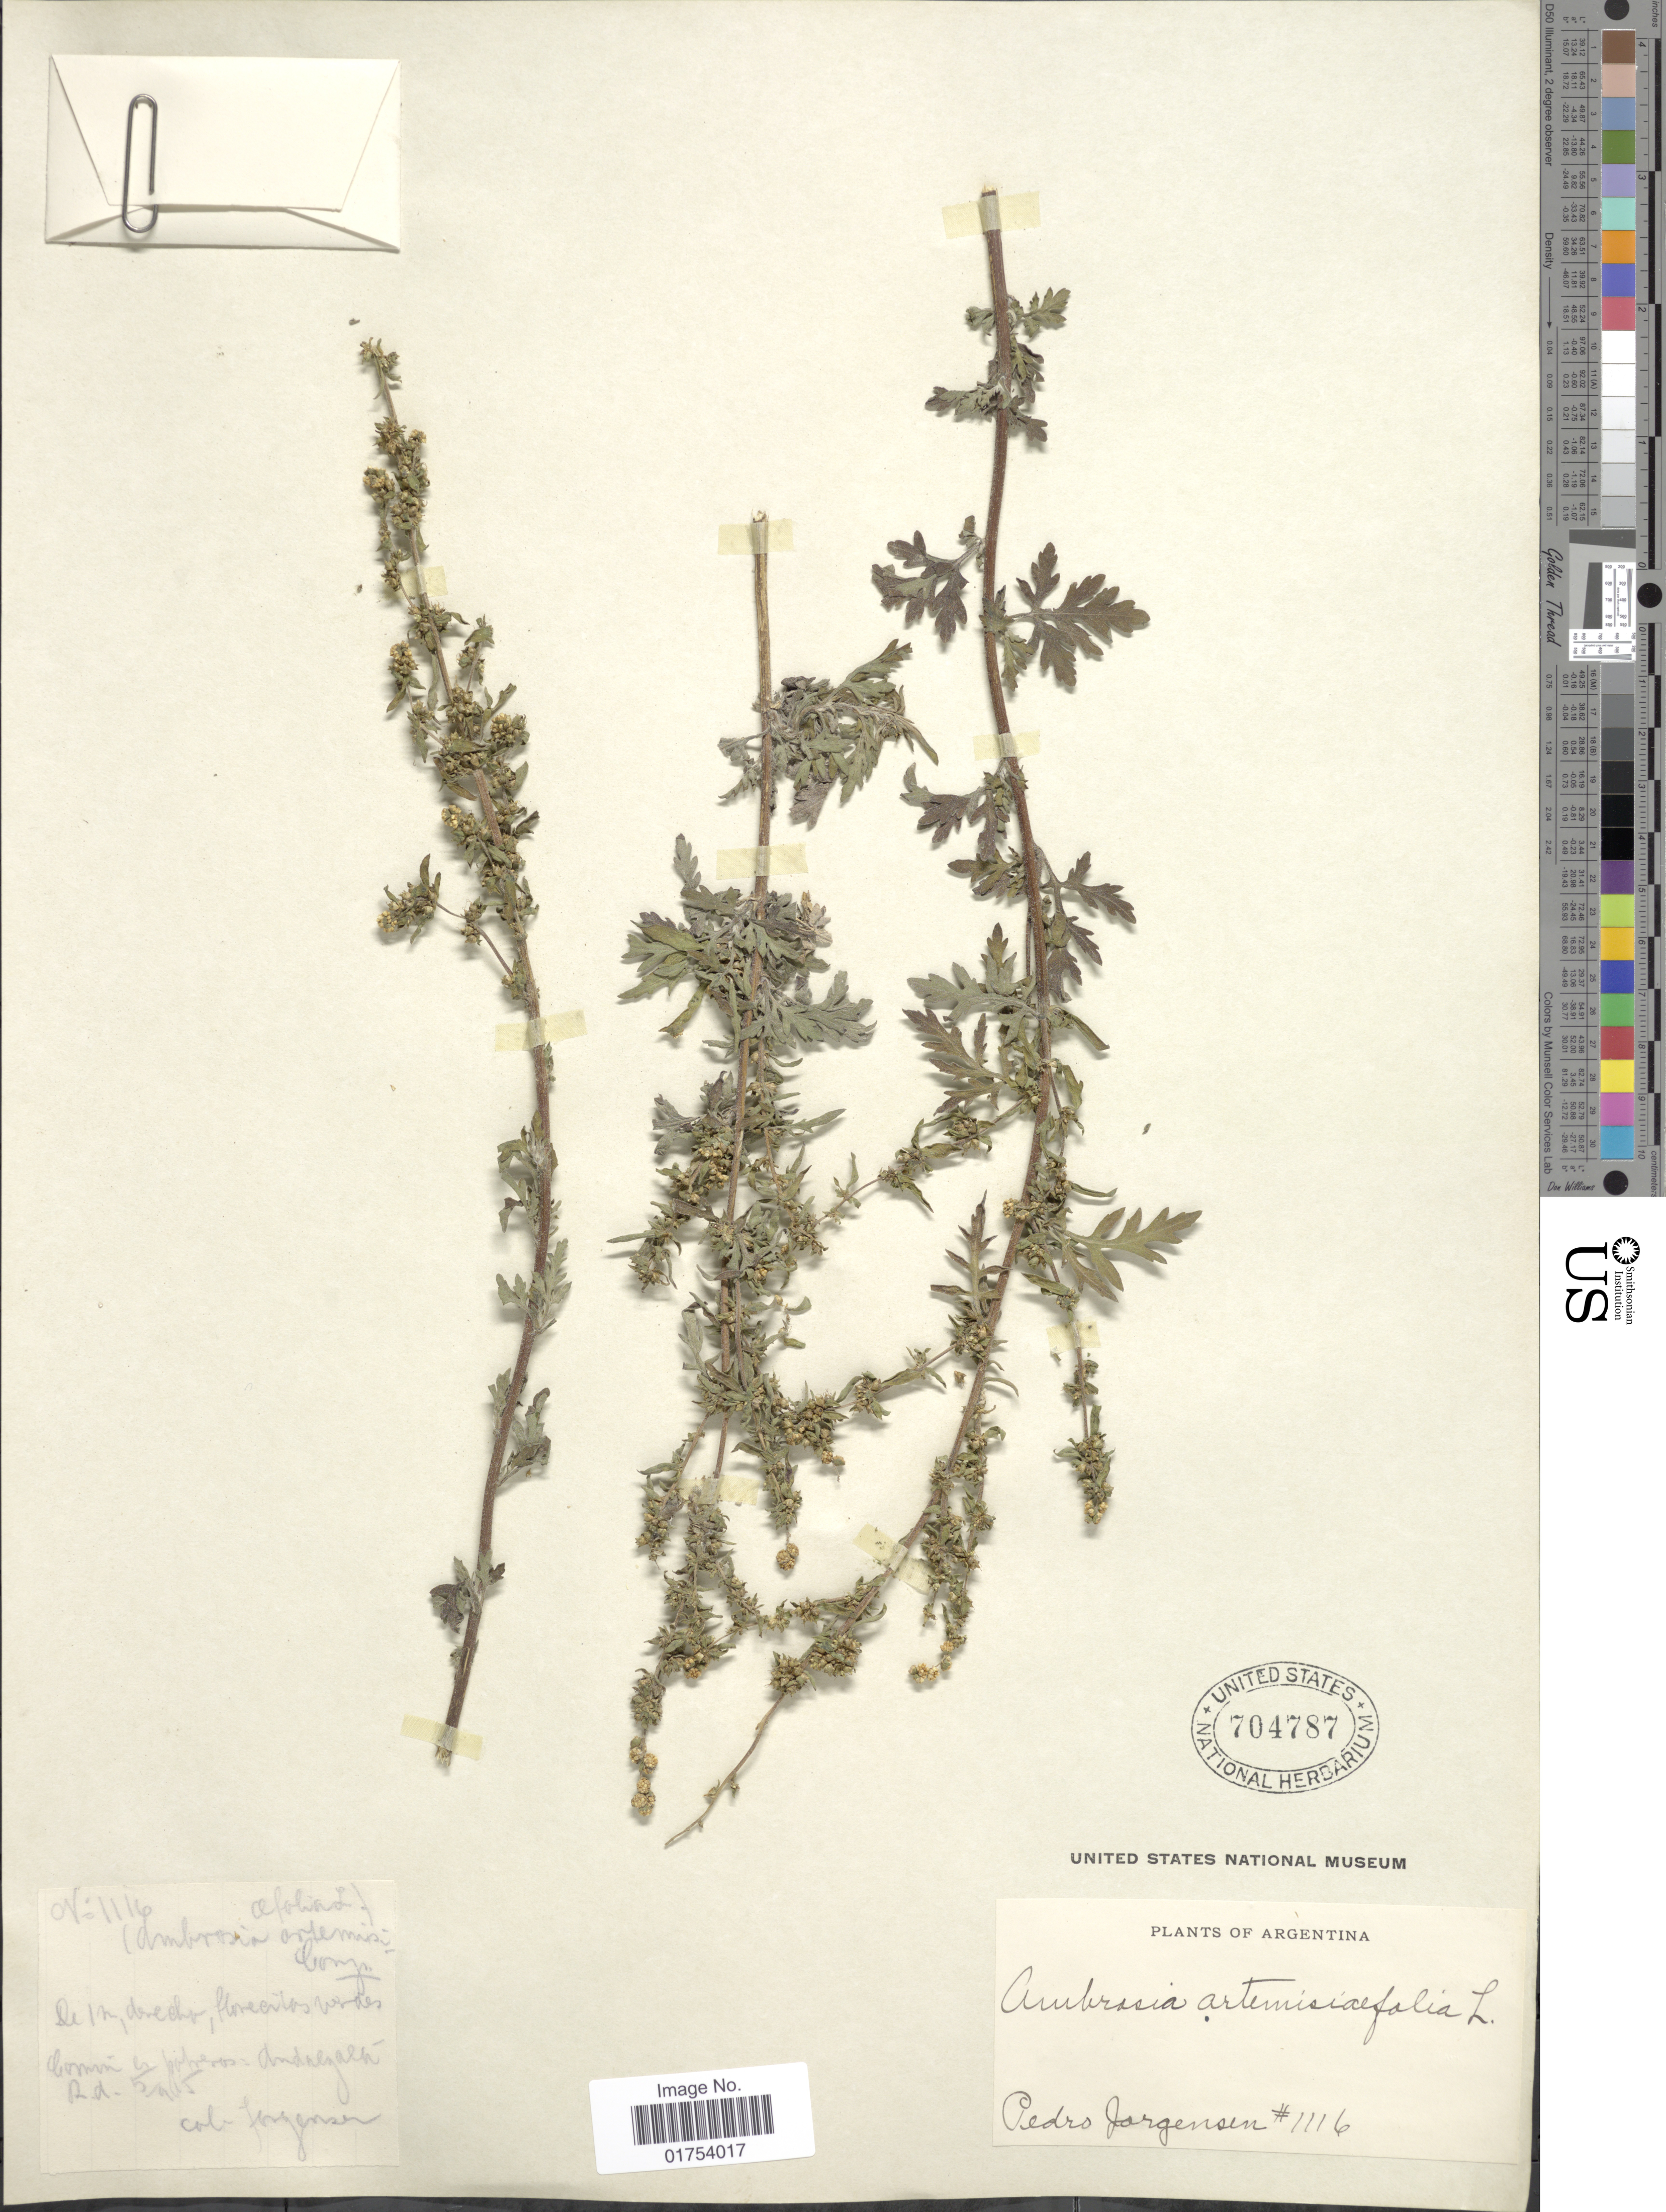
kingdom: Plantae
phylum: Tracheophyta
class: Magnoliopsida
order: Asterales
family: Asteraceae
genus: Ambrosia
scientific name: Ambrosia artemisiifolia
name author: L.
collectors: P. Jörgensen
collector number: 1116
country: Argentina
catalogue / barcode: US 704787